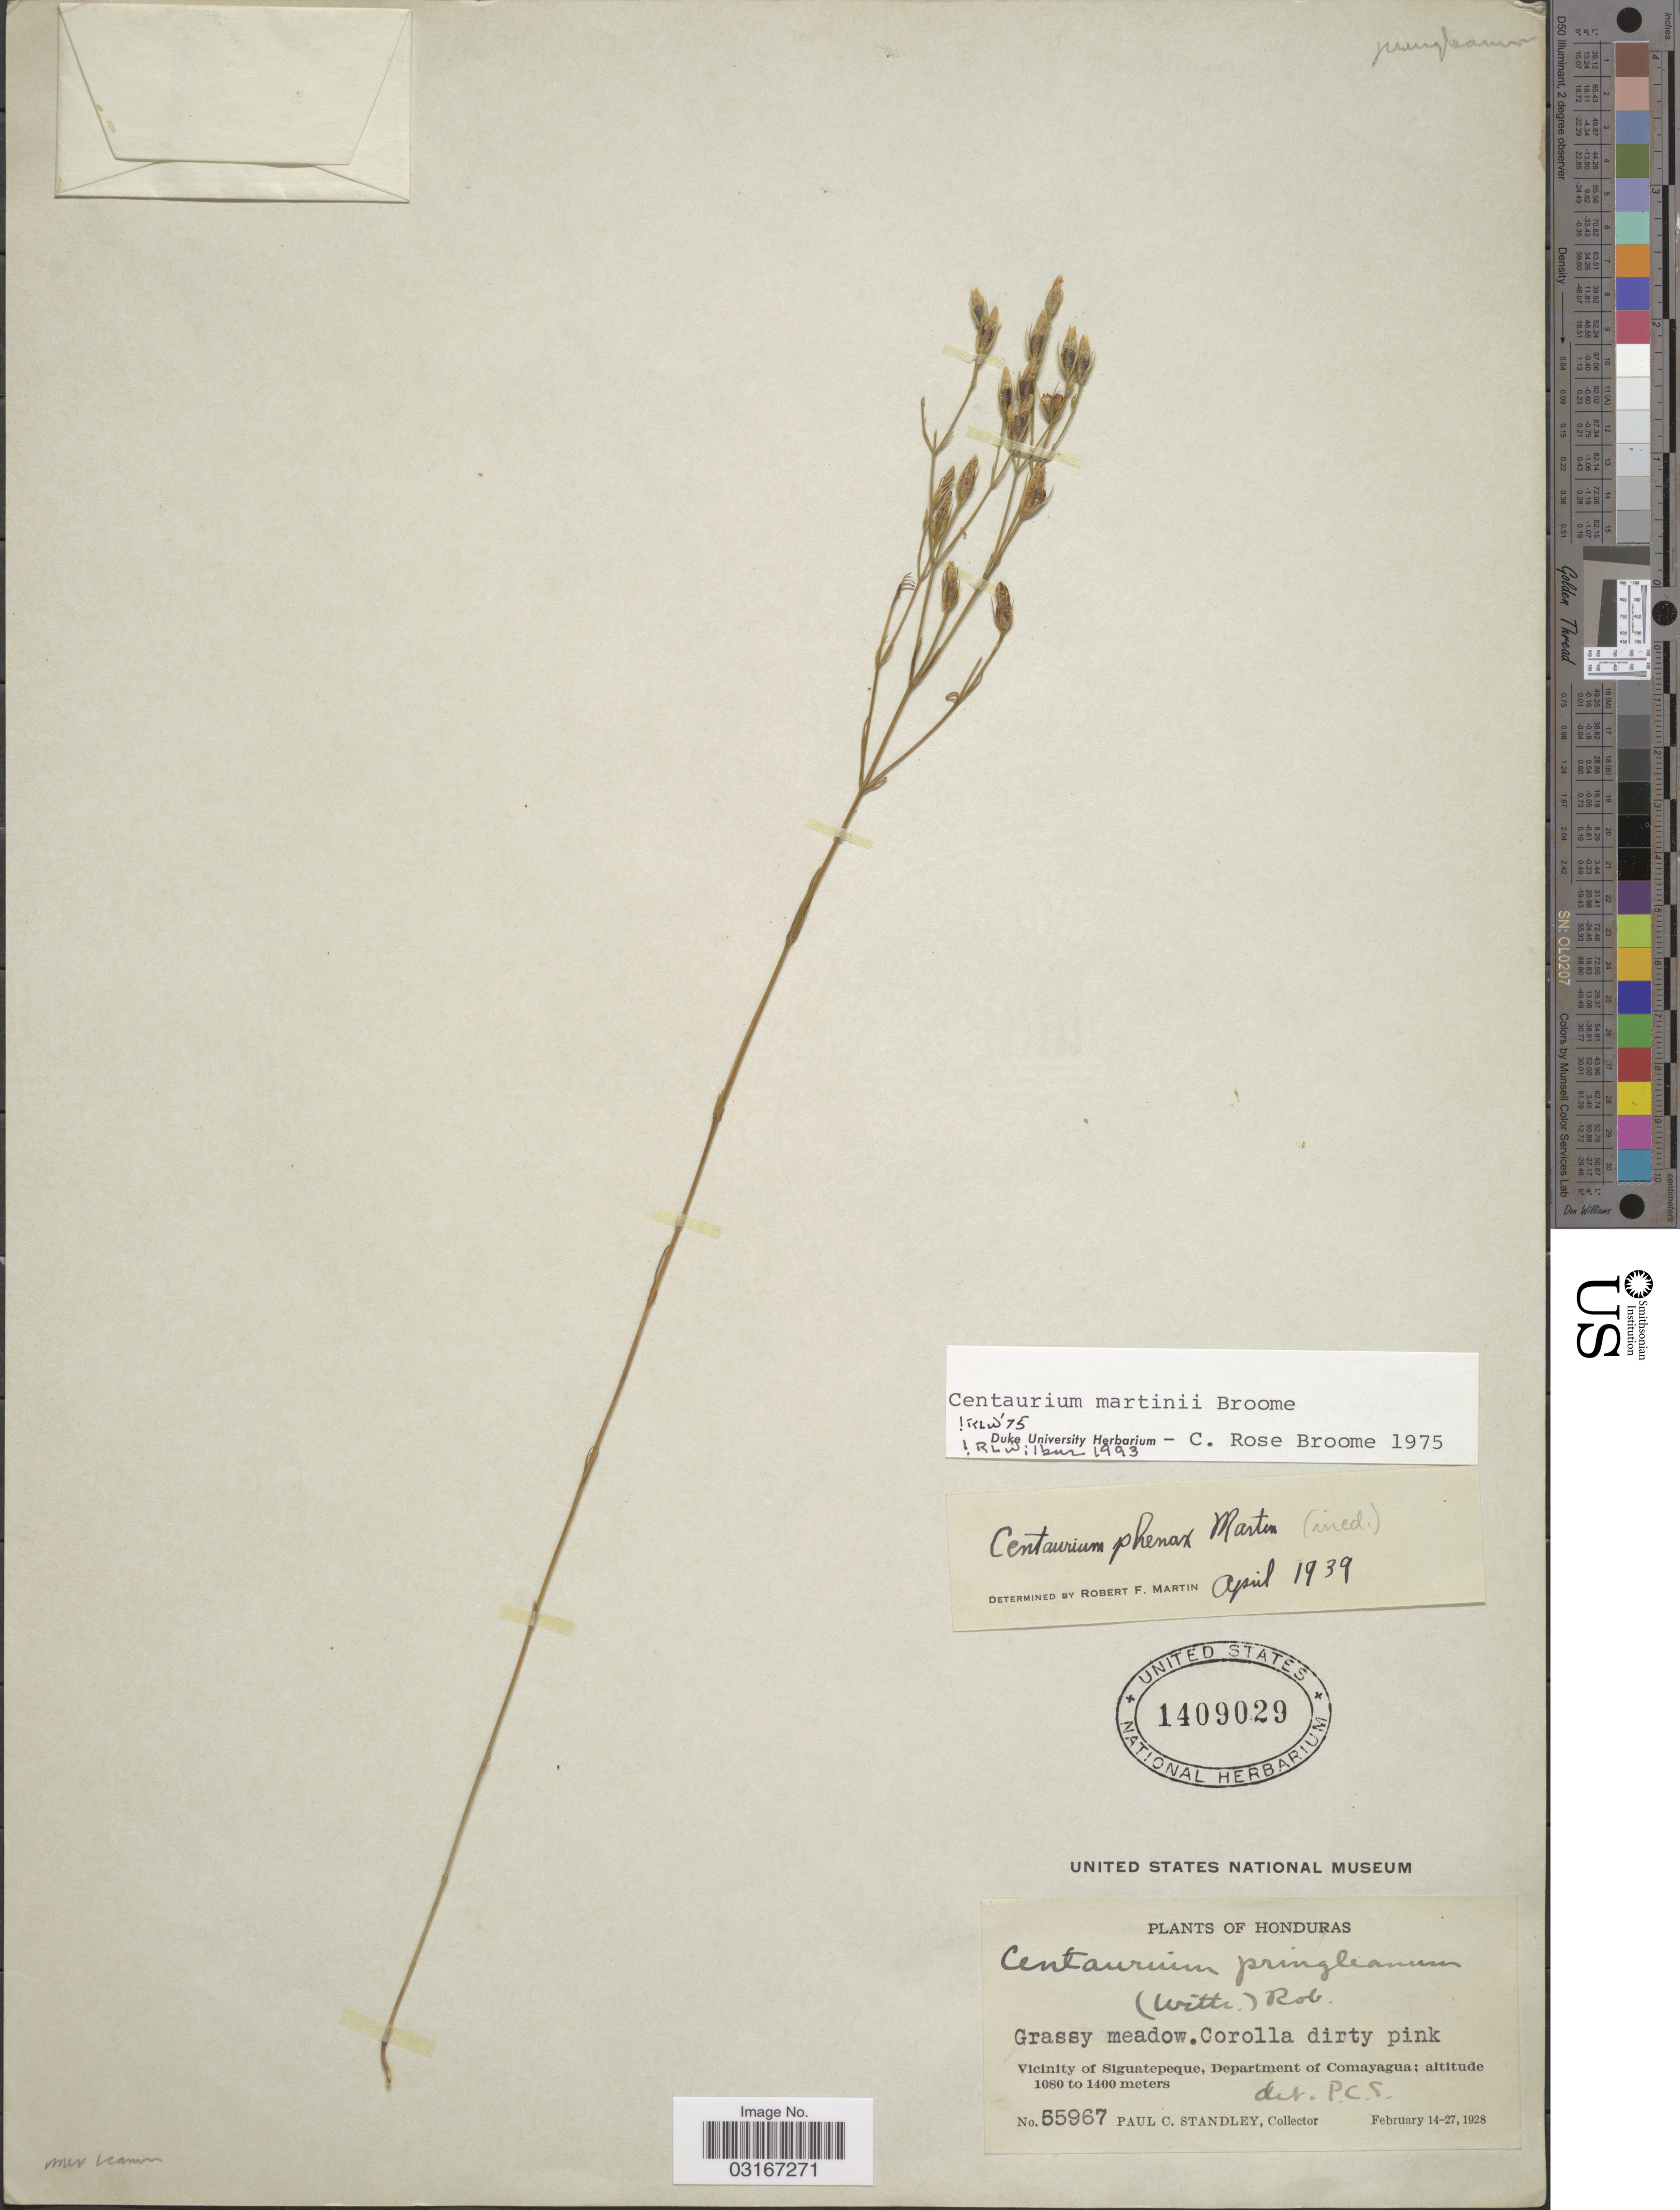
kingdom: Plantae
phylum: Tracheophyta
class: Magnoliopsida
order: Gentianales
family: Gentianaceae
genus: Centaurium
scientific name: Centaurium martinii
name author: C.R. Broome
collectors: P. C. Standley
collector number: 55967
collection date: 1928-02-14/1928-02-27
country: Honduras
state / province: Comayagua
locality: Vicinity of Siguatepeque, Department of Comayagua.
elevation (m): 1080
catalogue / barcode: US 1409029